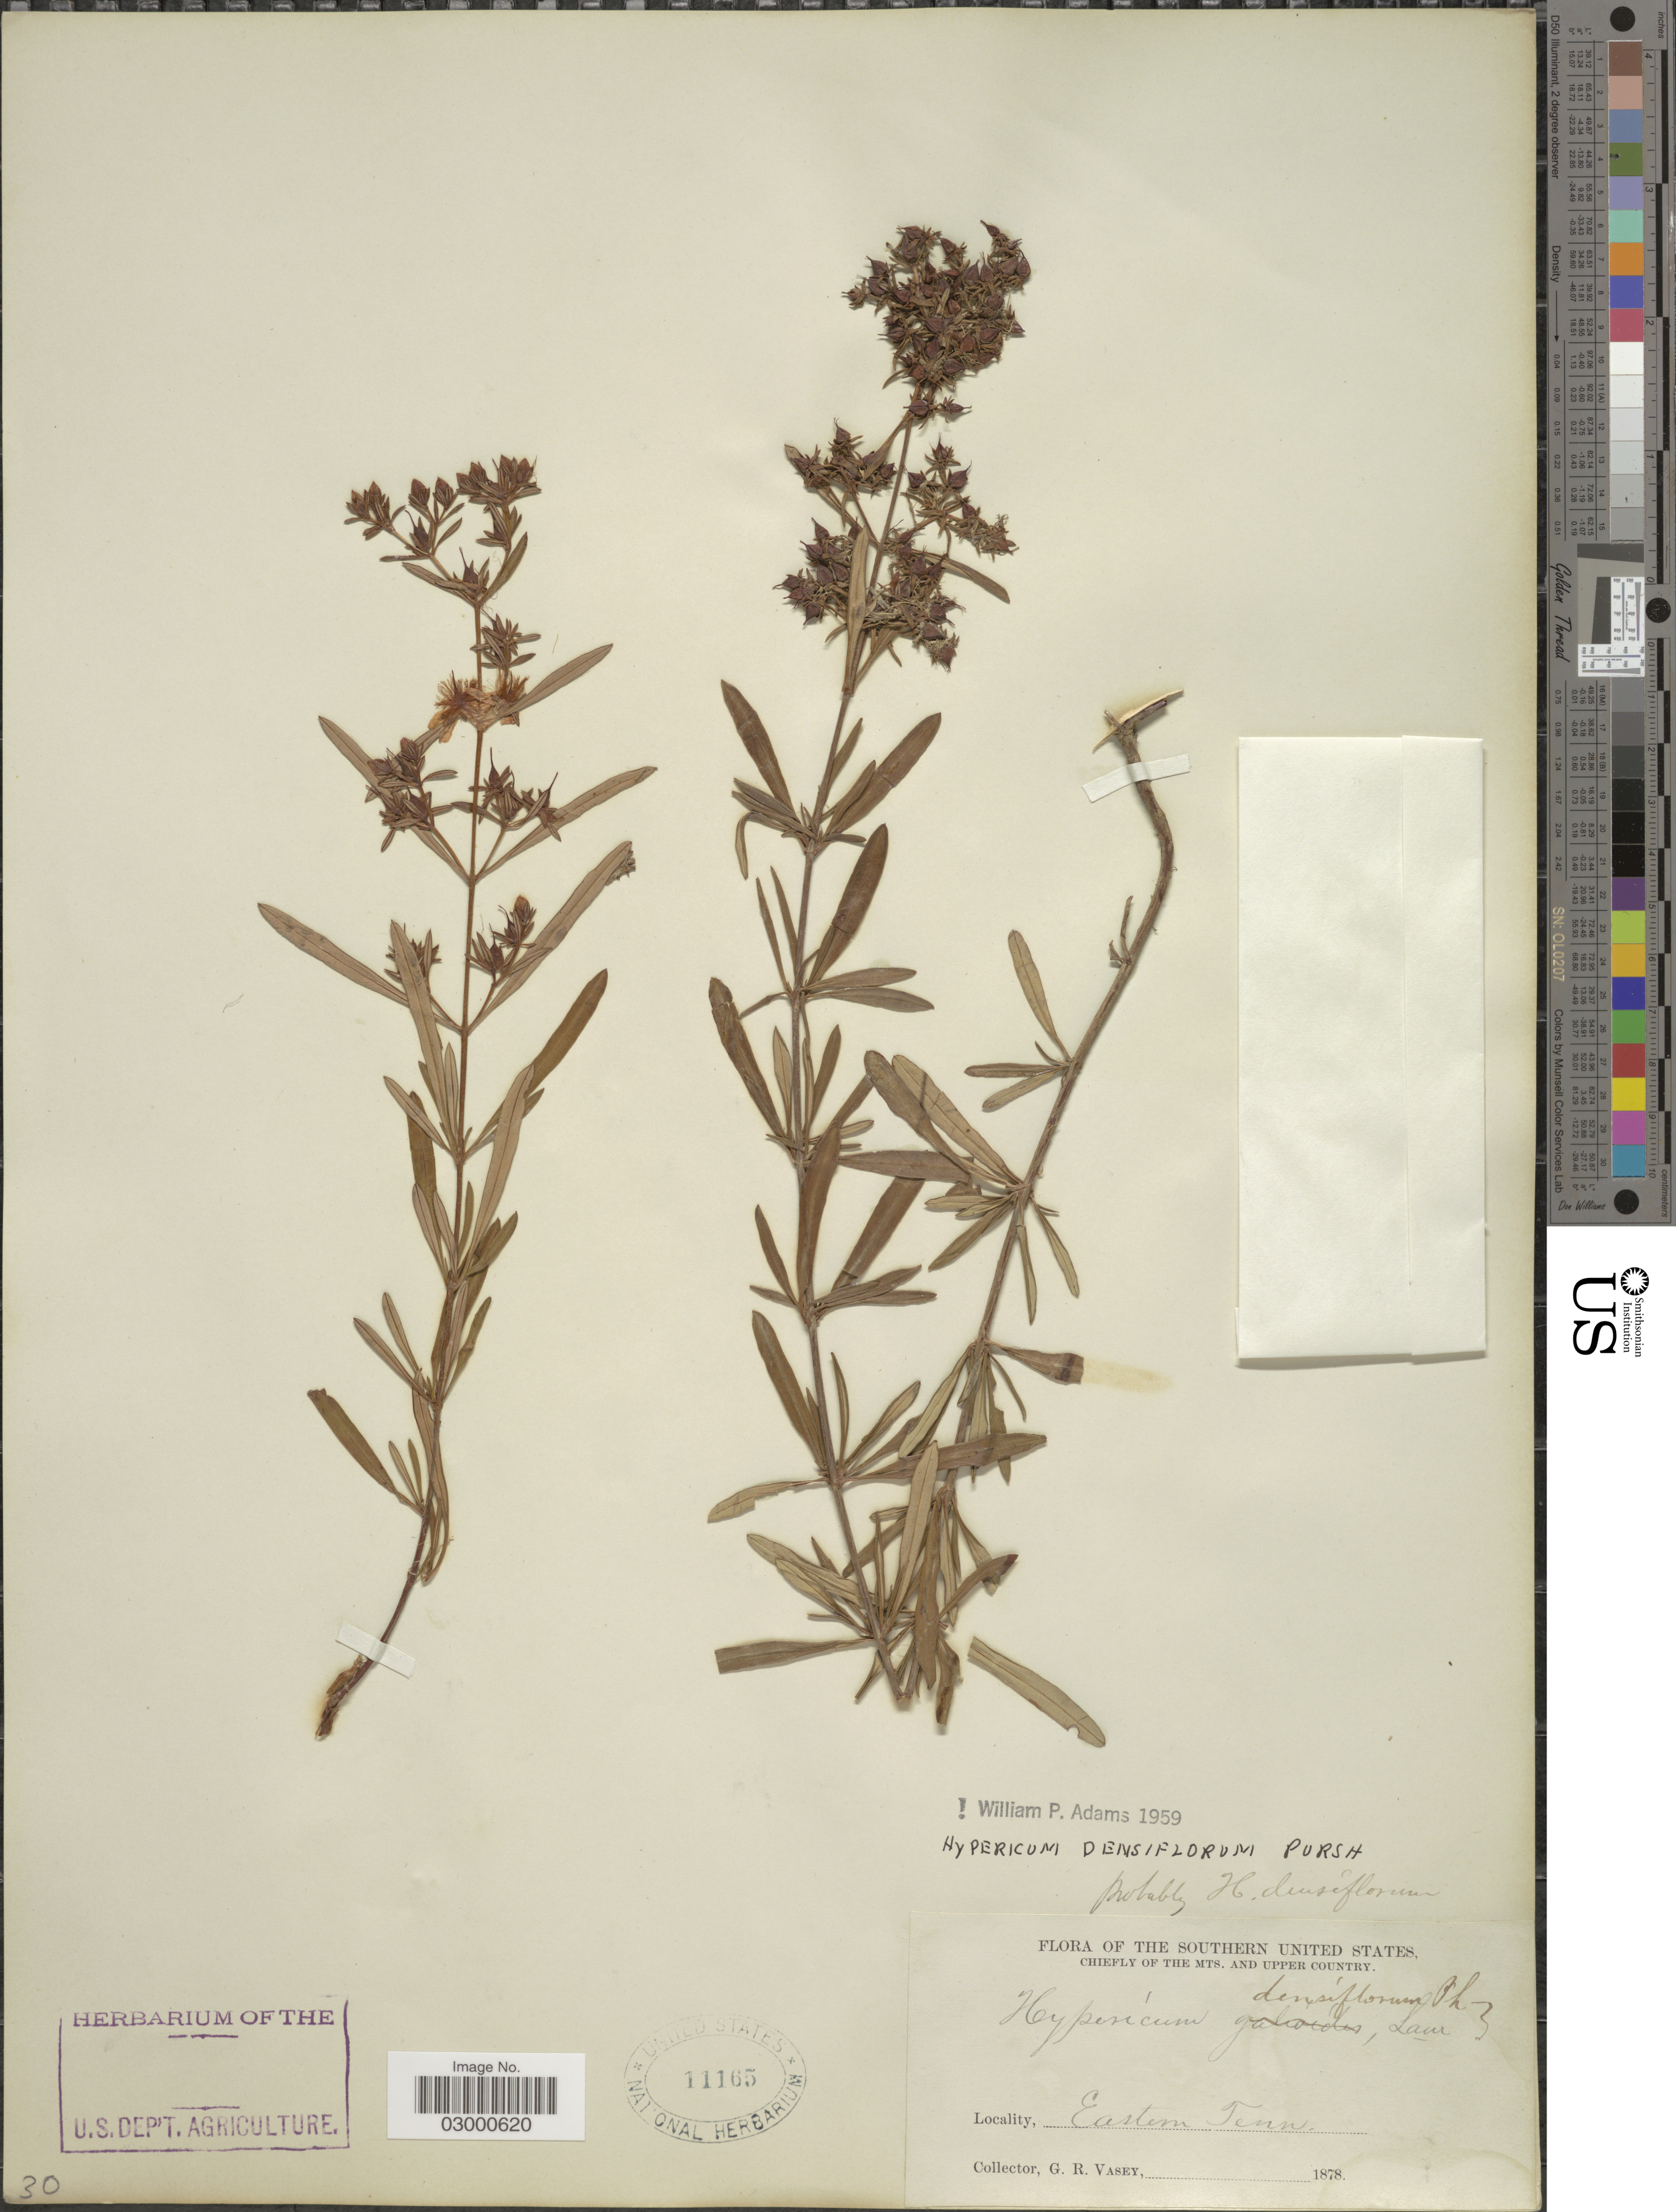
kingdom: Plantae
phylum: Tracheophyta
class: Magnoliopsida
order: Malpighiales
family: Hypericaceae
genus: Hypericum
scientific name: Hypericum densiflorum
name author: Pursh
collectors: G. R. Vasey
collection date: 1878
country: United States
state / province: Tennessee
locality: The Southern United States, Chiefly of the Mts. and Upper Country, Eastern.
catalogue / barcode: US 11165